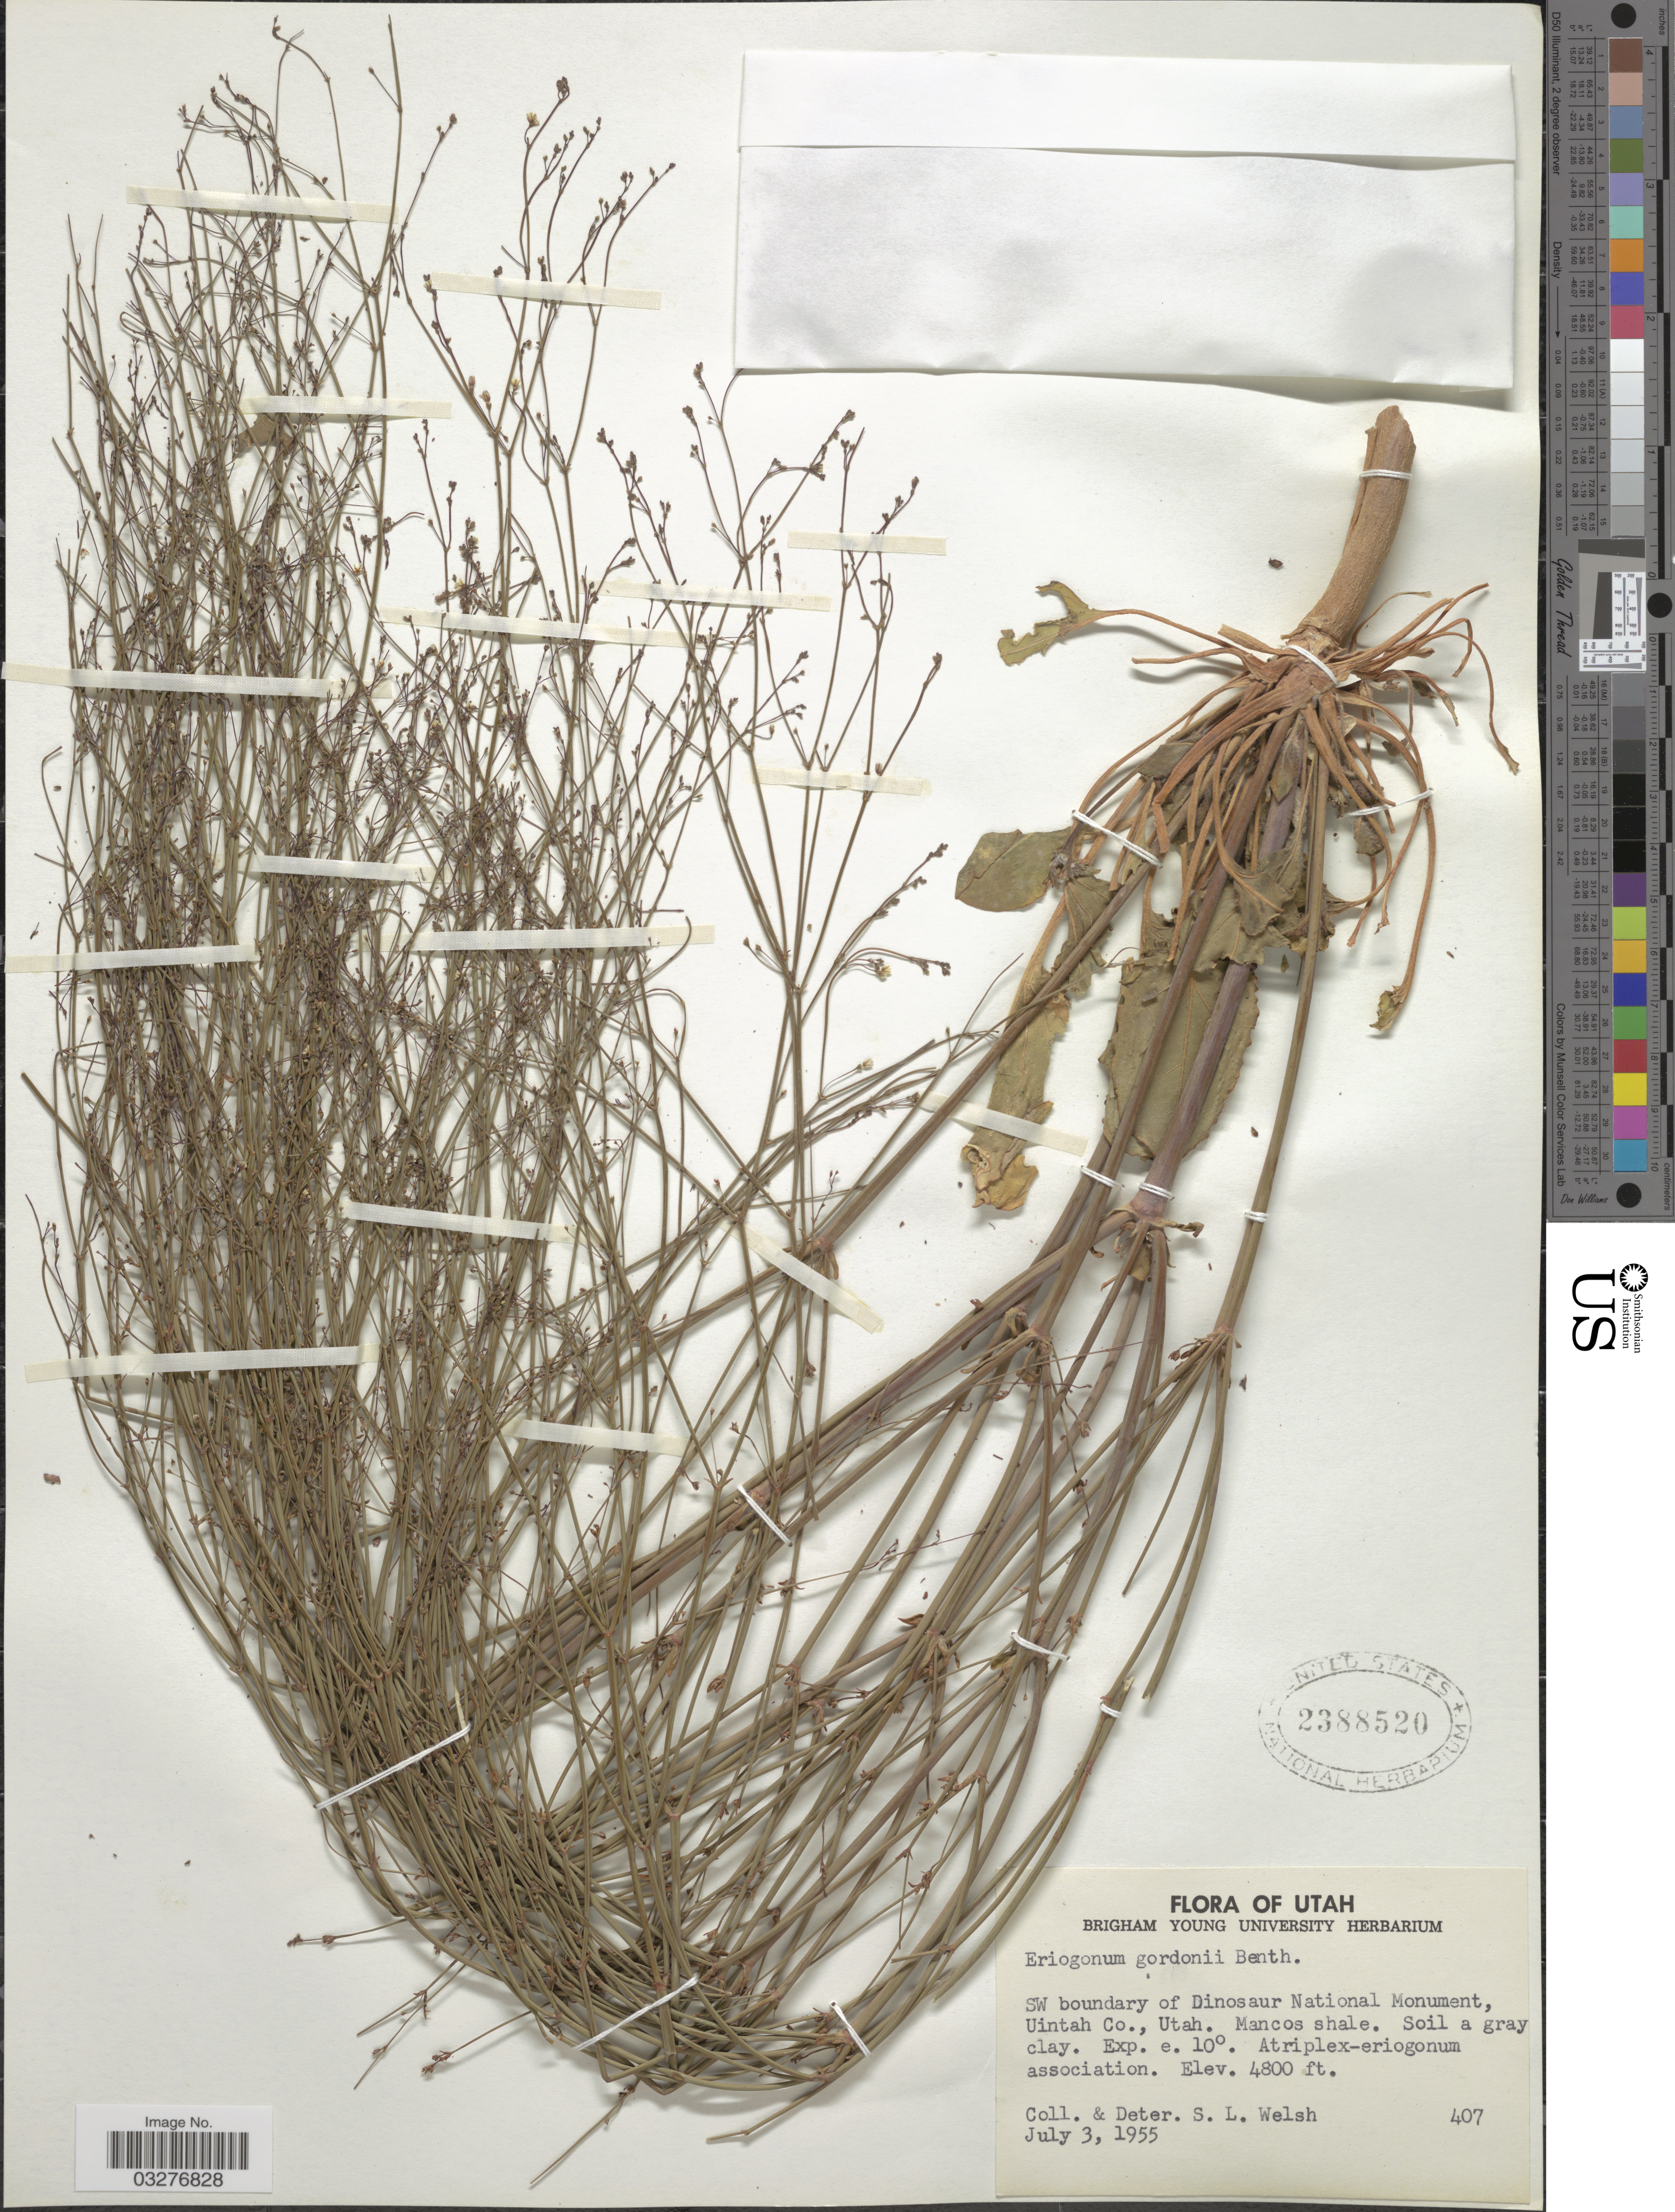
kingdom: Plantae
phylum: Tracheophyta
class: Magnoliopsida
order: Caryophyllales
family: Polygonaceae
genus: Eriogonum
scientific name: Eriogonum gordonii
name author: Benth.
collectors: S. Welsh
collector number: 407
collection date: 1955-07-03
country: United States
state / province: Utah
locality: SW boundary of Dinosaur National Monument, Uintah Co. Mancos shale.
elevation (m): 1463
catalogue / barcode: US 2388520